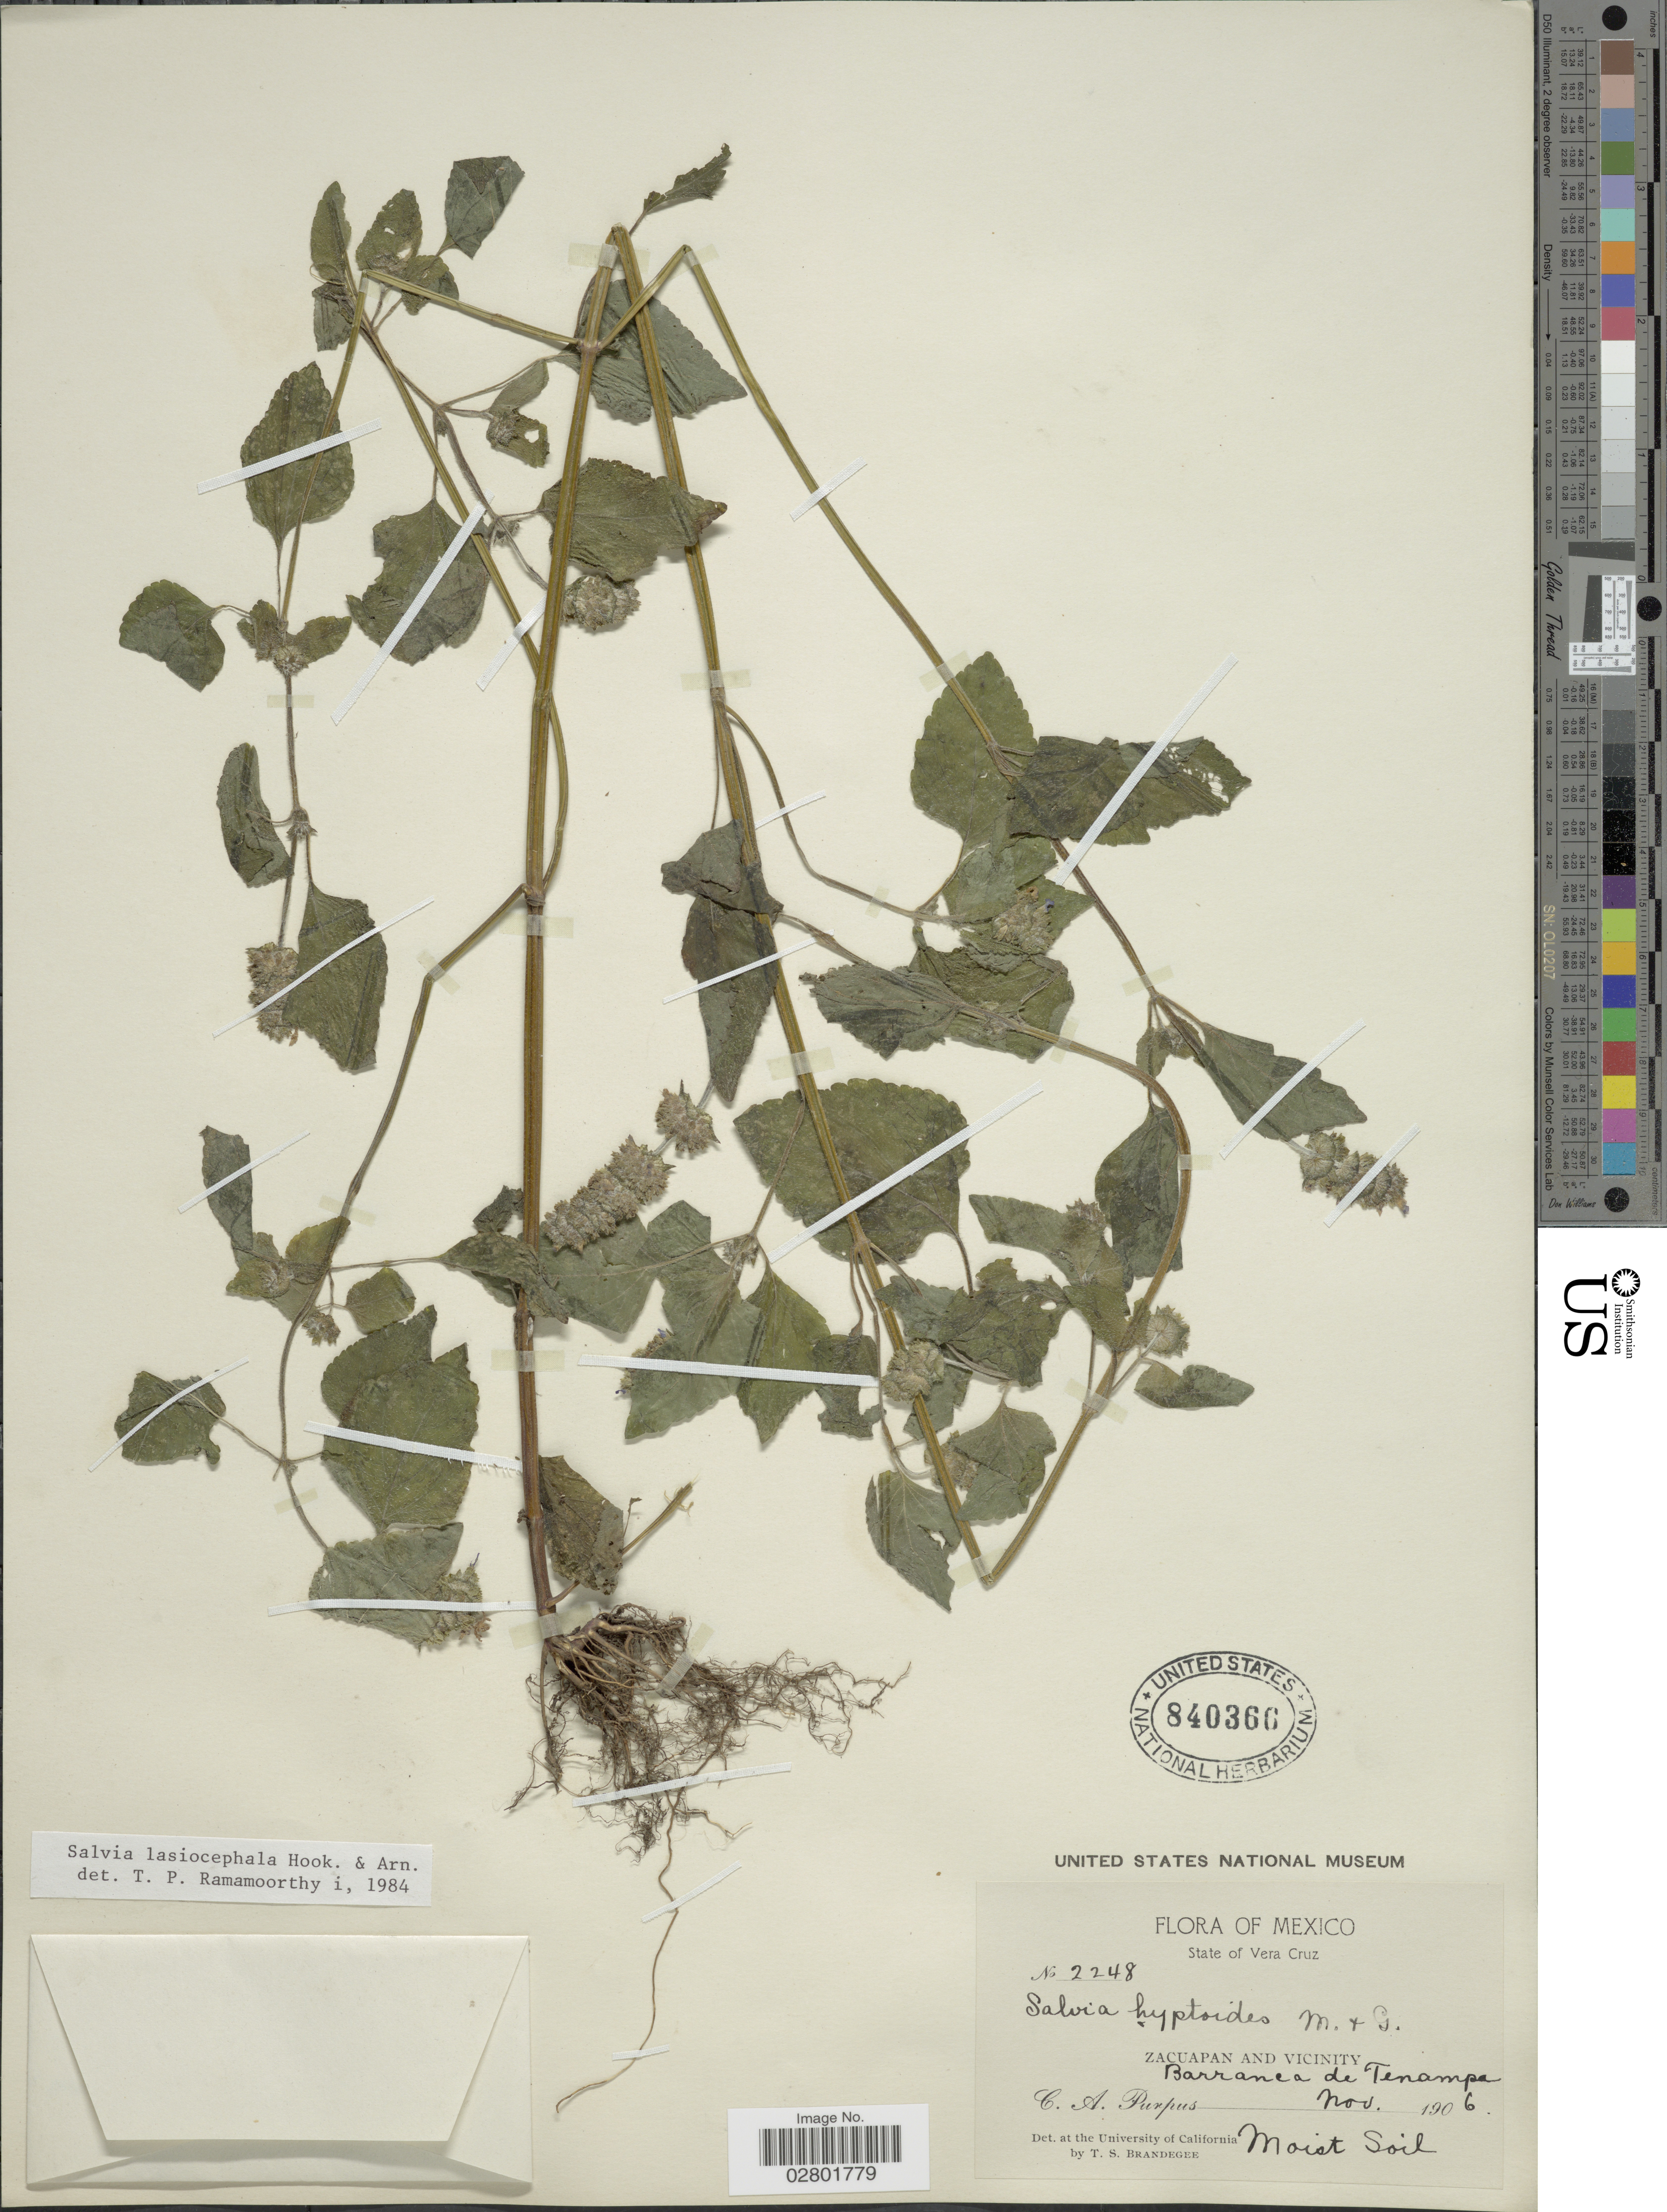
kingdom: Plantae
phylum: Tracheophyta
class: Magnoliopsida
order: Lamiales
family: Lamiaceae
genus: Salvia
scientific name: Salvia lasiocephala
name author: Hook. & Arn.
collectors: C. A. Purpus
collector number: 2248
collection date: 1906-11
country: Mexico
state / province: Veracruz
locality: State of Vera Cruz. Zacuapan and vicinity, Barranca de Tenampa.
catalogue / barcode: US 840366